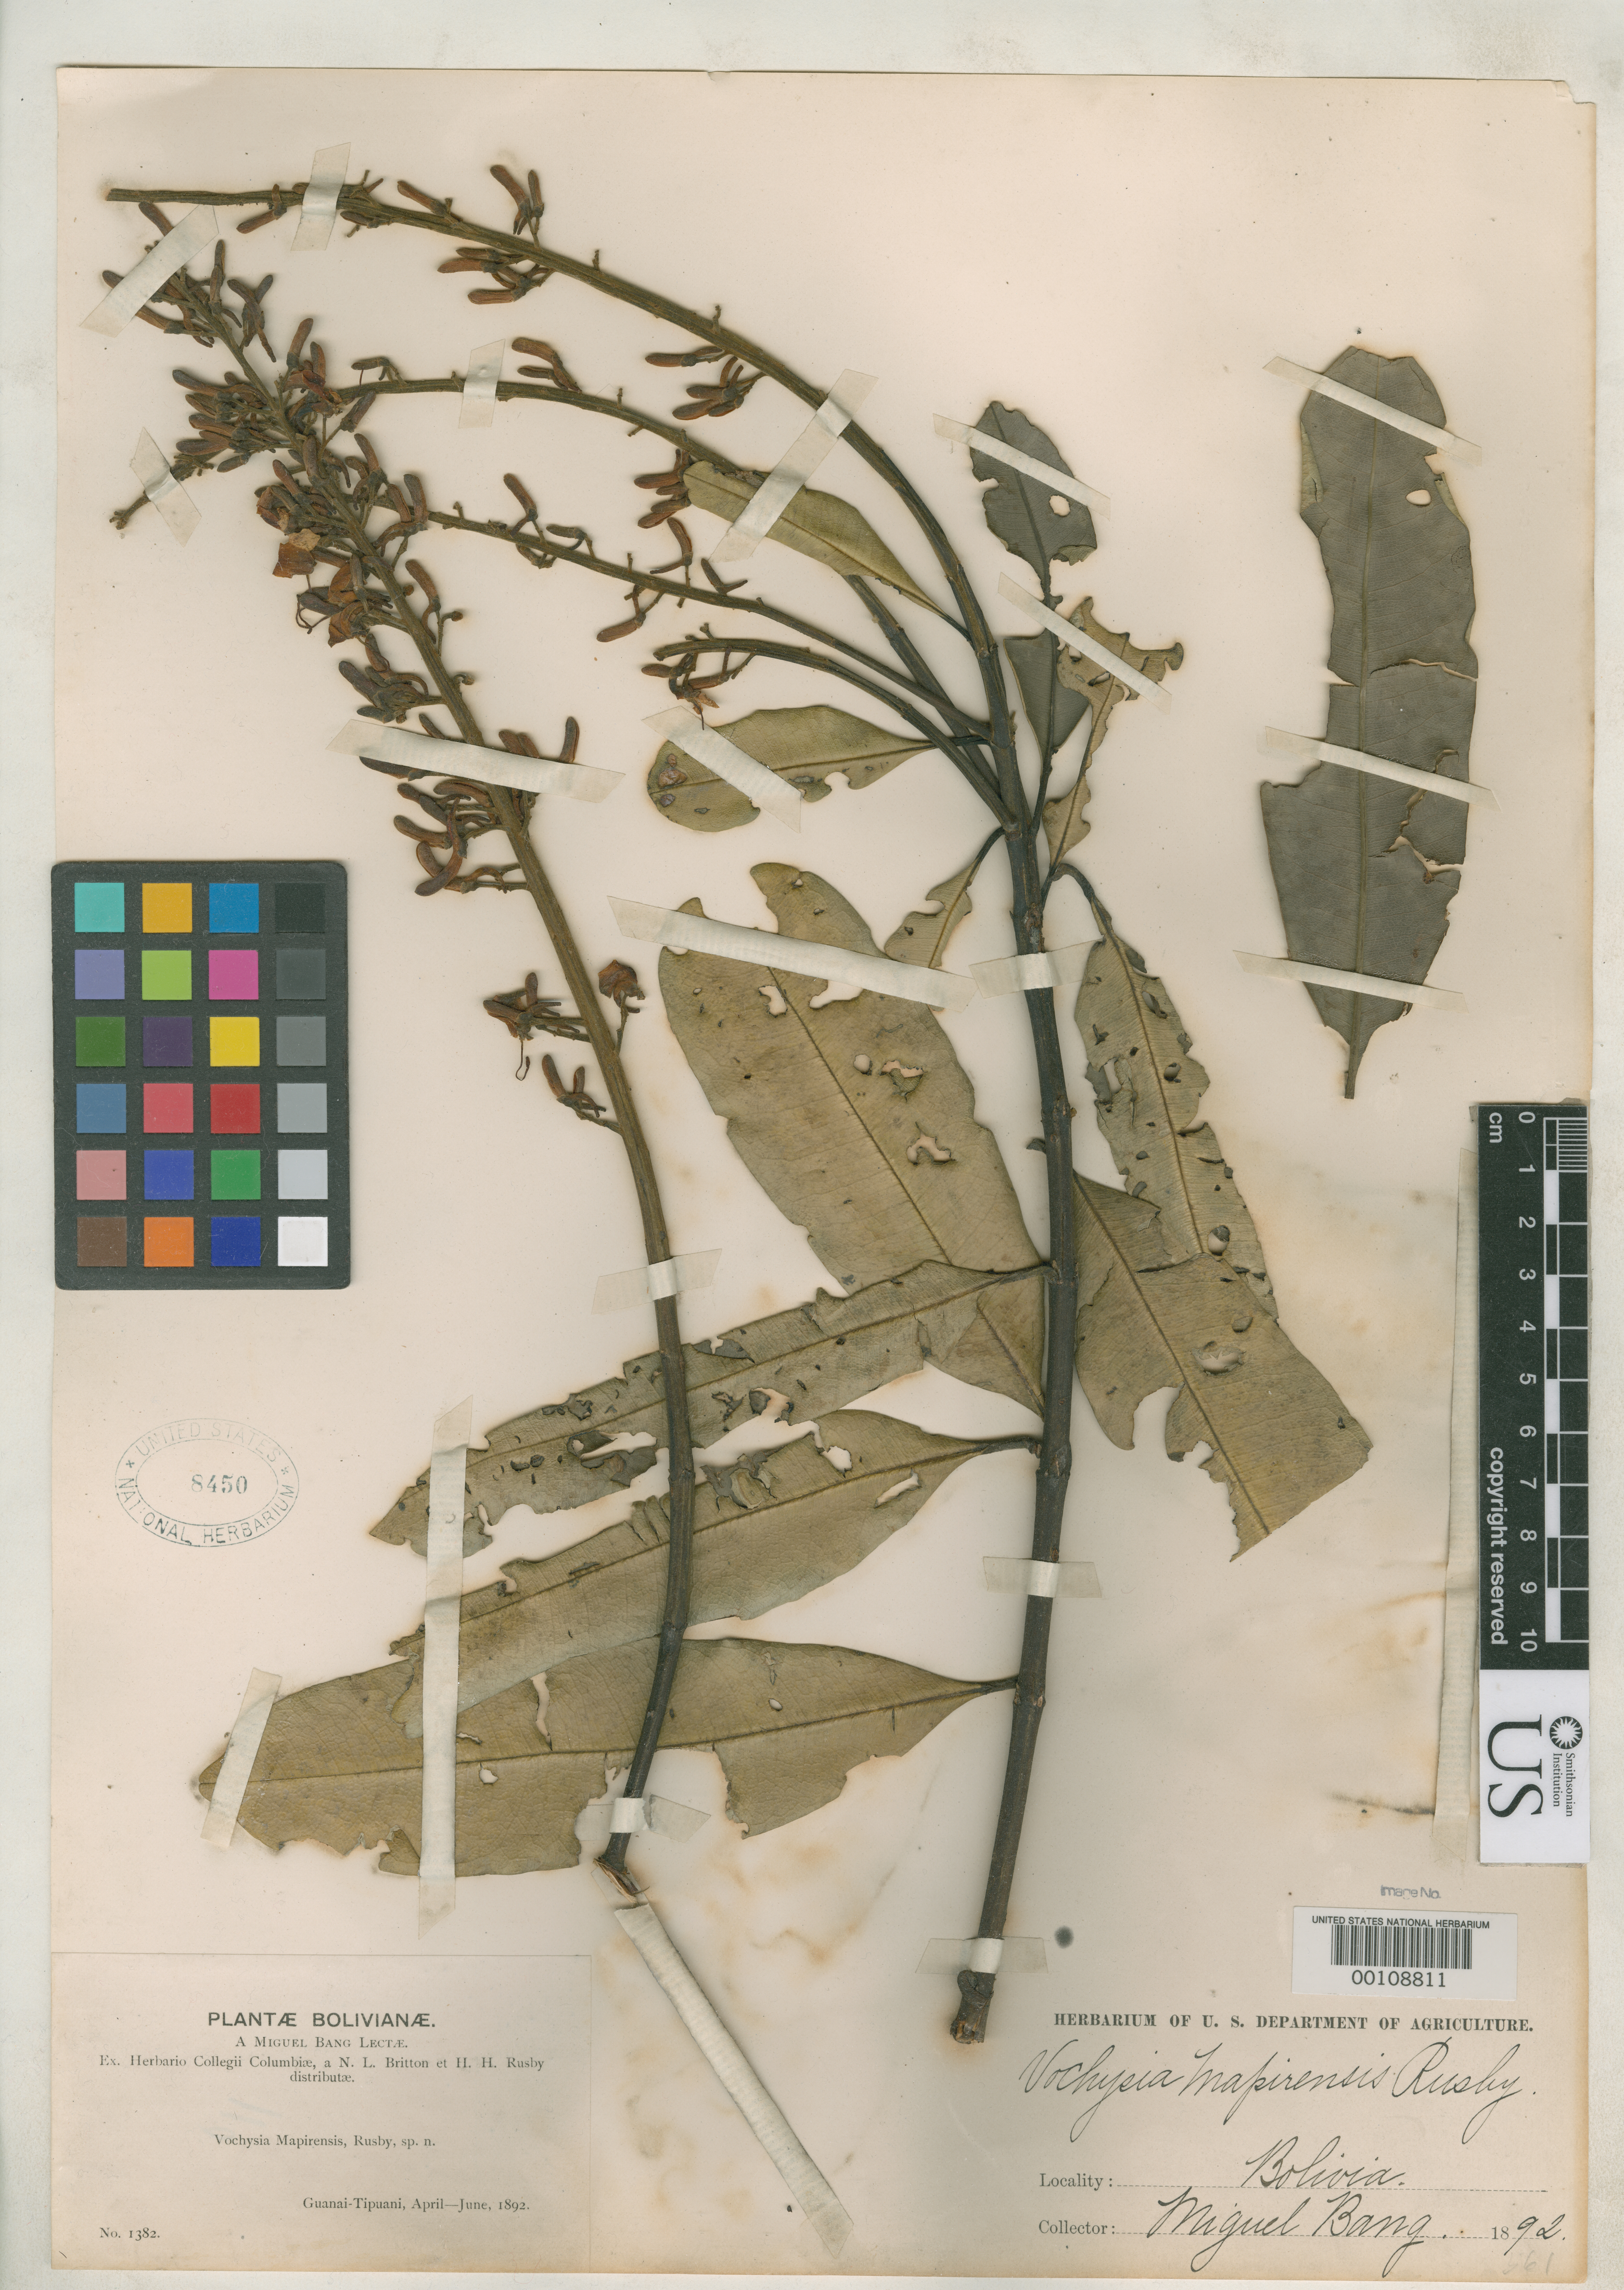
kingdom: Plantae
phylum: Tracheophyta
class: Magnoliopsida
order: Myrtales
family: Vochysiaceae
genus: Vochysia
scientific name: Vochysia mapirensis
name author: Rusby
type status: Type Collection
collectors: M. Bang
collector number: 1382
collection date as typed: Apr 1892 to -- Jun 1892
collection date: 1892-04/1892-06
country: Bolivia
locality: Guanai - Tipuani.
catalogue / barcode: US 8450